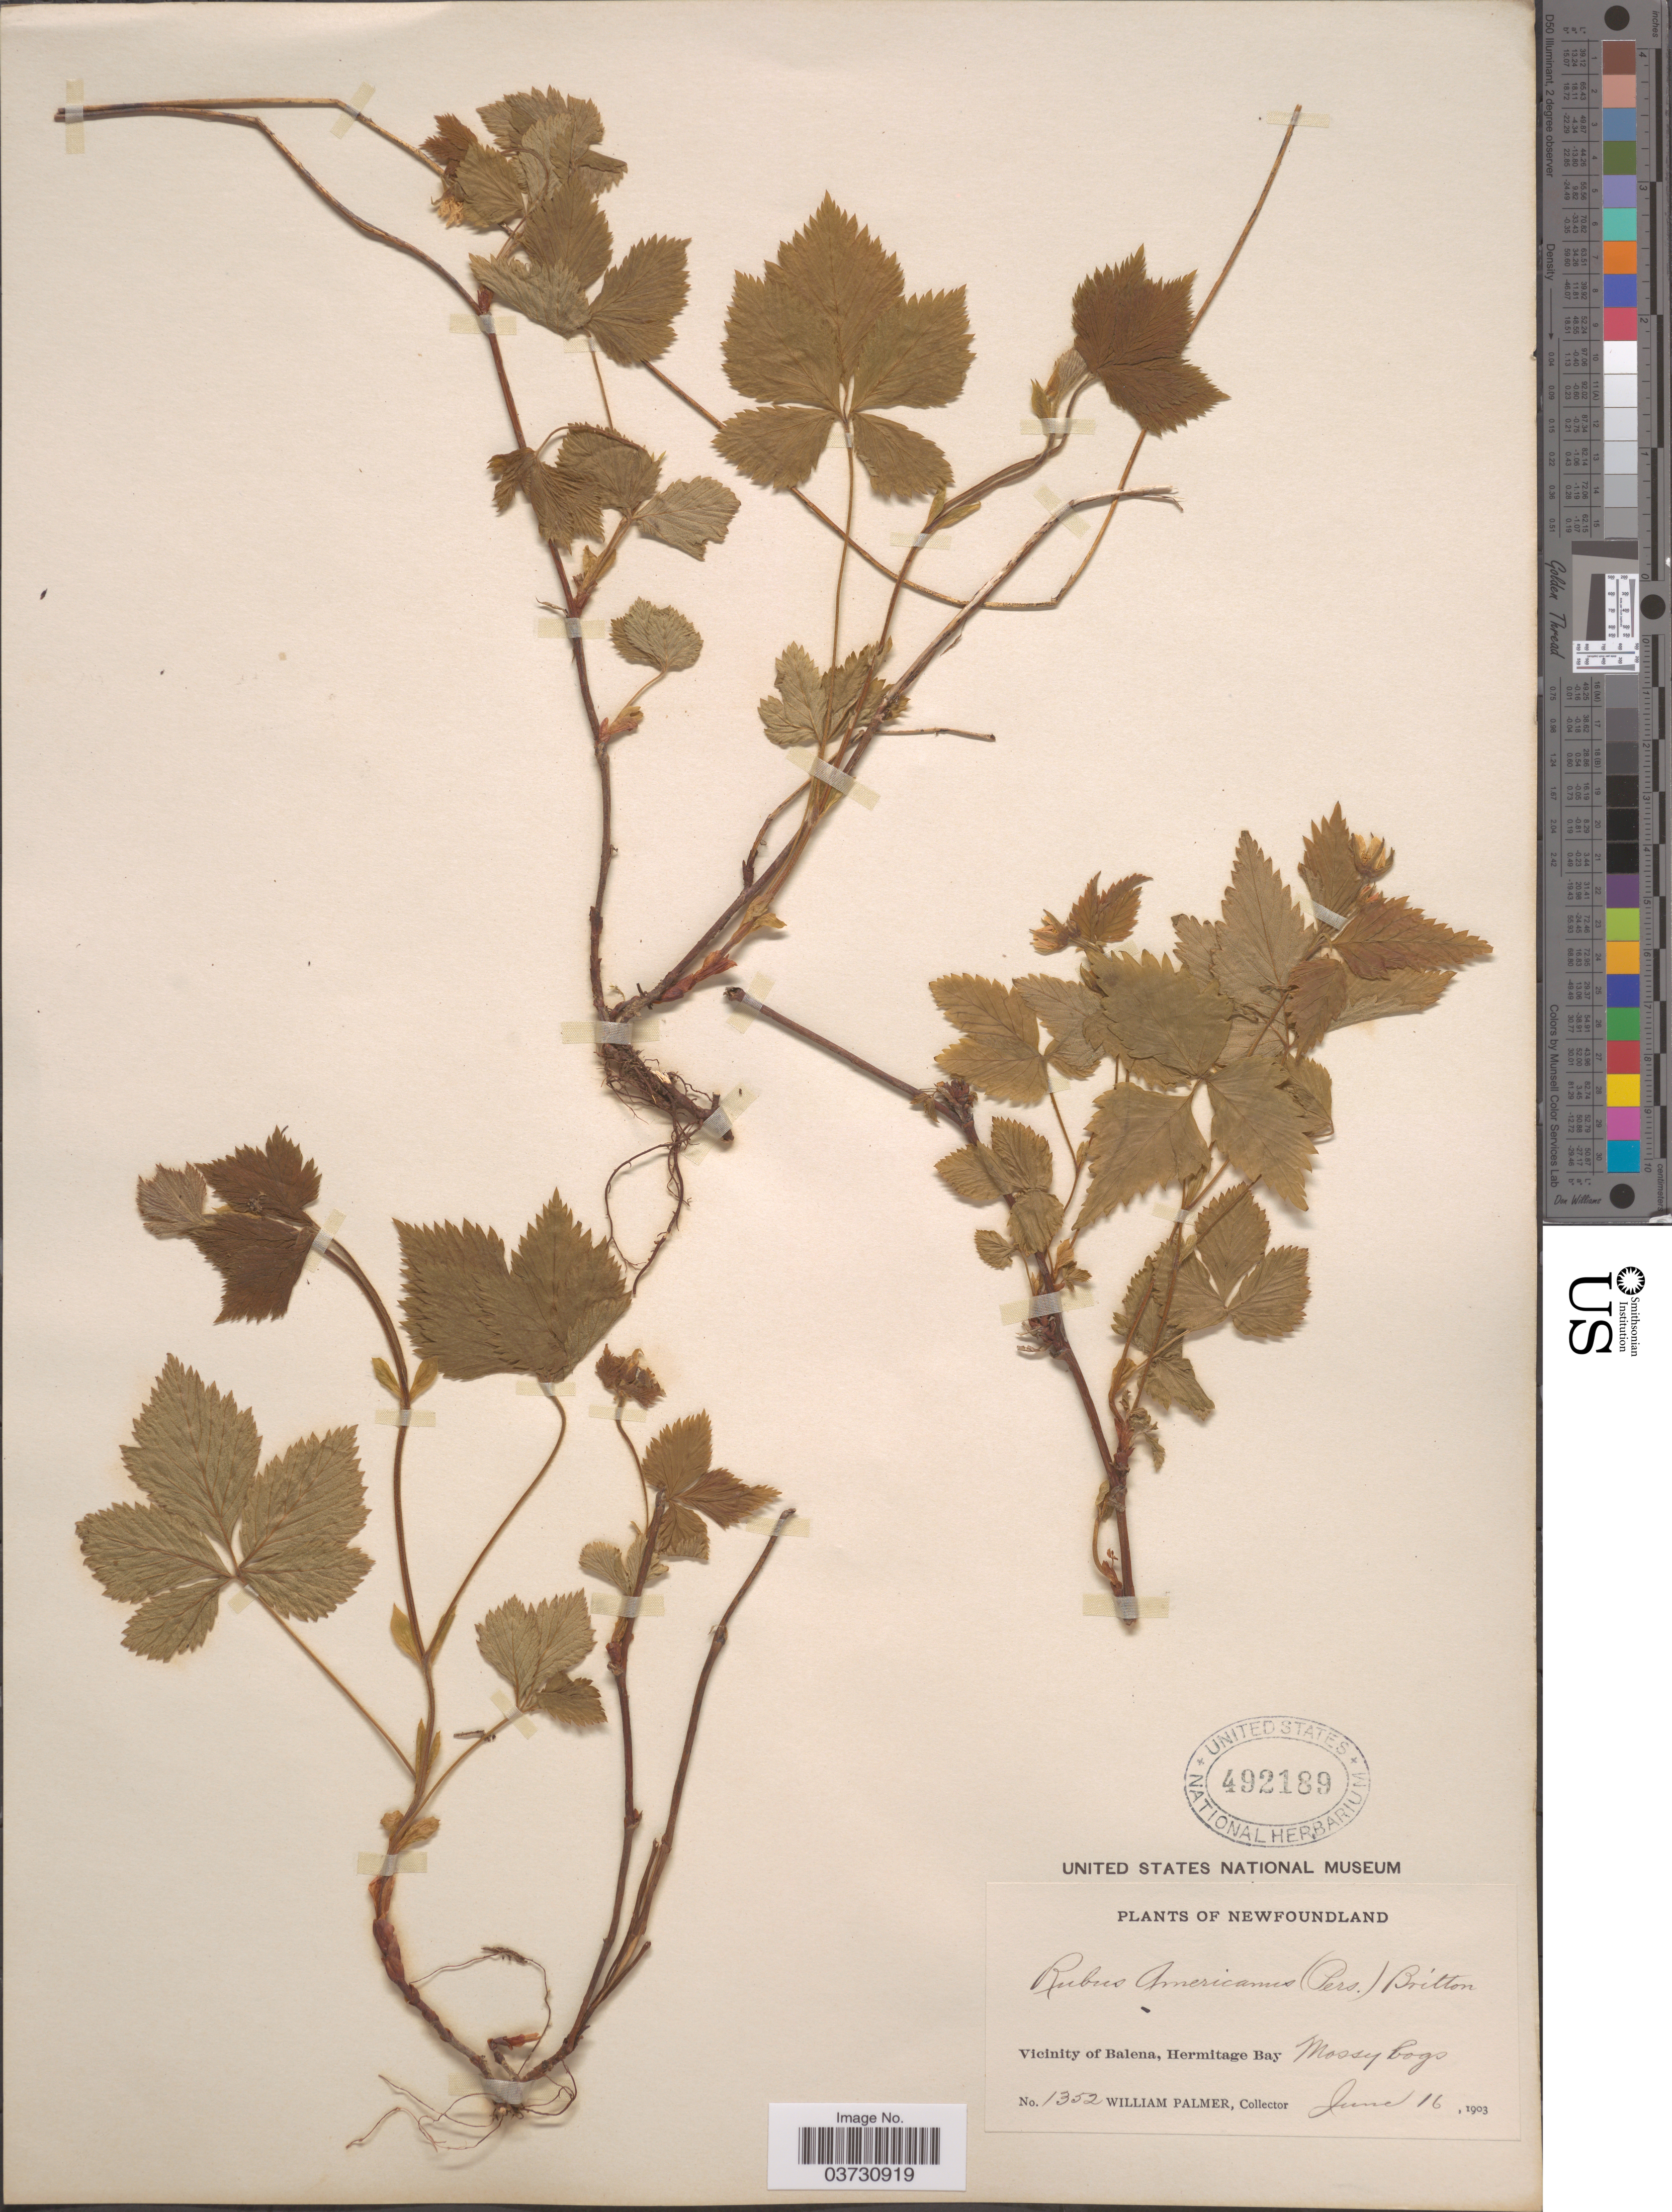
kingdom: Plantae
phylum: Tracheophyta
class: Magnoliopsida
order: Rosales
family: Rosaceae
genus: Rubus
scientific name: Rubus pubescens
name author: Raf.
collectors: W. Palmer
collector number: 1352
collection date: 1903-06-16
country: Canada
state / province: Newfoundland and Labrador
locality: Vicinity of Balena, Hermitage Bay Mossy bogs.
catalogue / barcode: US 492189